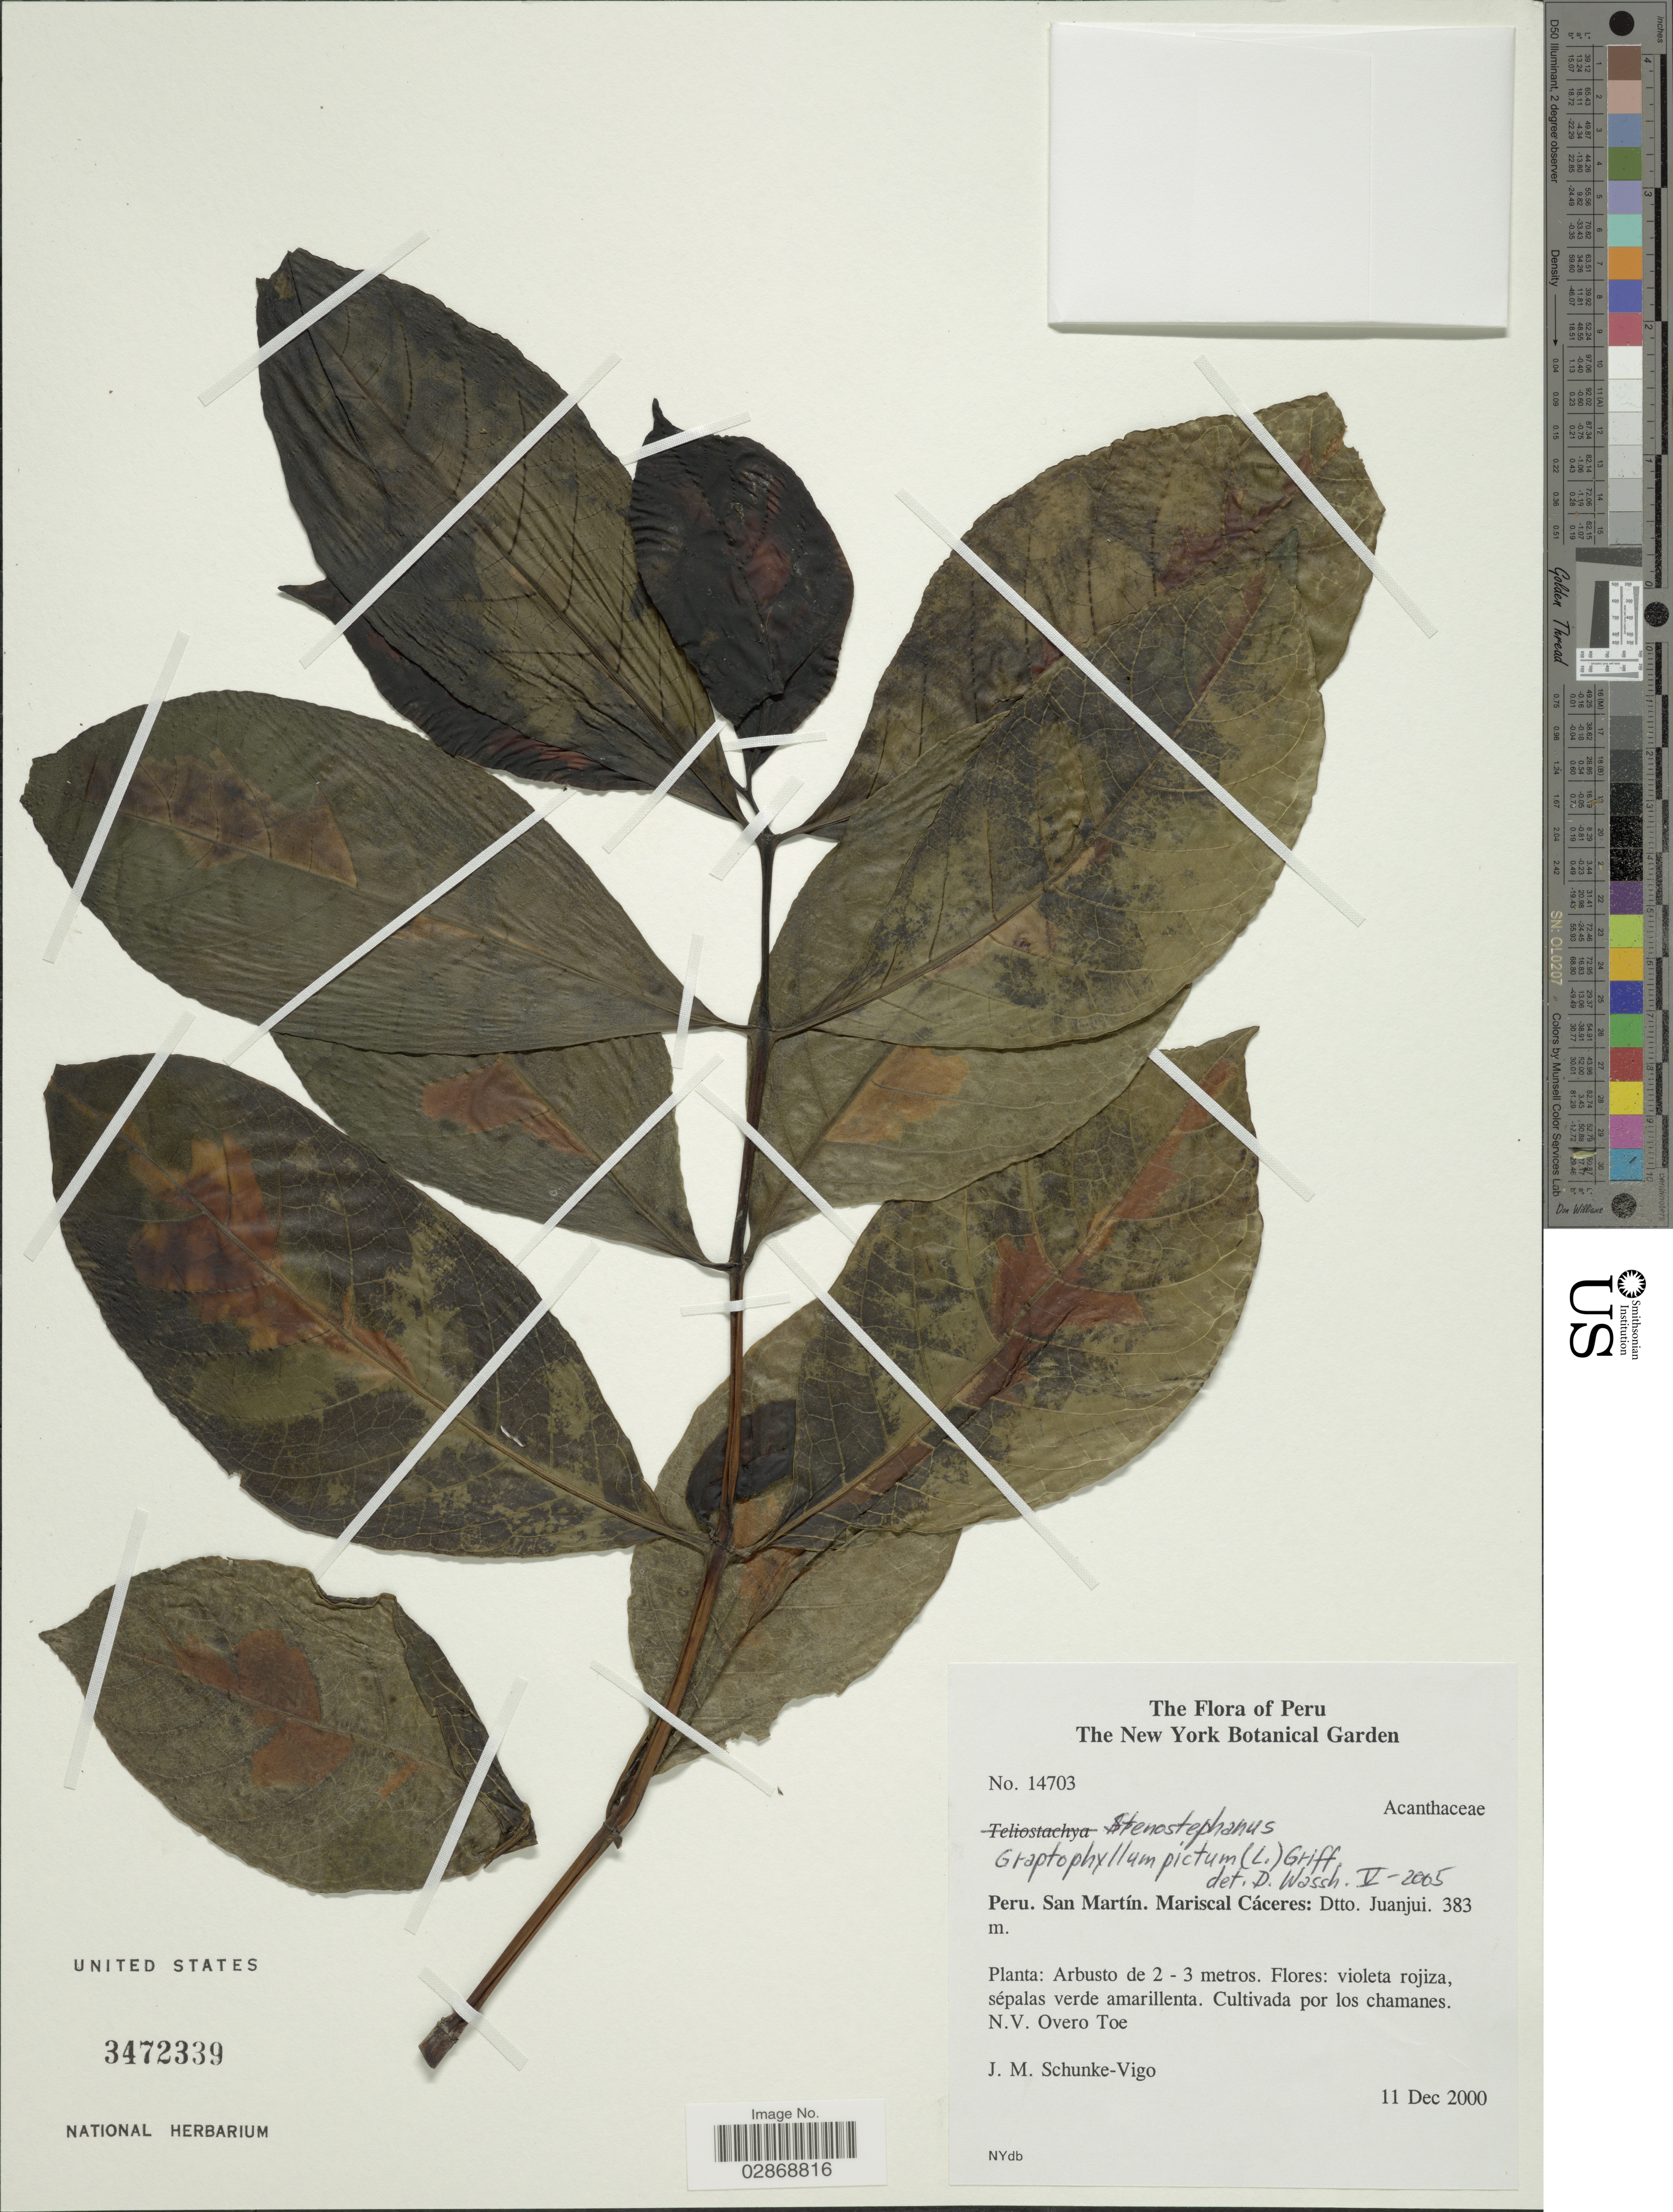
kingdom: Plantae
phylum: Tracheophyta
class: Magnoliopsida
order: Lamiales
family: Acanthaceae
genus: Graptophyllum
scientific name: Graptophyllum pictum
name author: (L.) Griff.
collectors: J. Schunke Vigo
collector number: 14703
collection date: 2000-12-11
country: Peru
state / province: San Martín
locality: Mariscal Cáceres: Dtto. Juanjui.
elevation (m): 383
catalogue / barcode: US 3472339